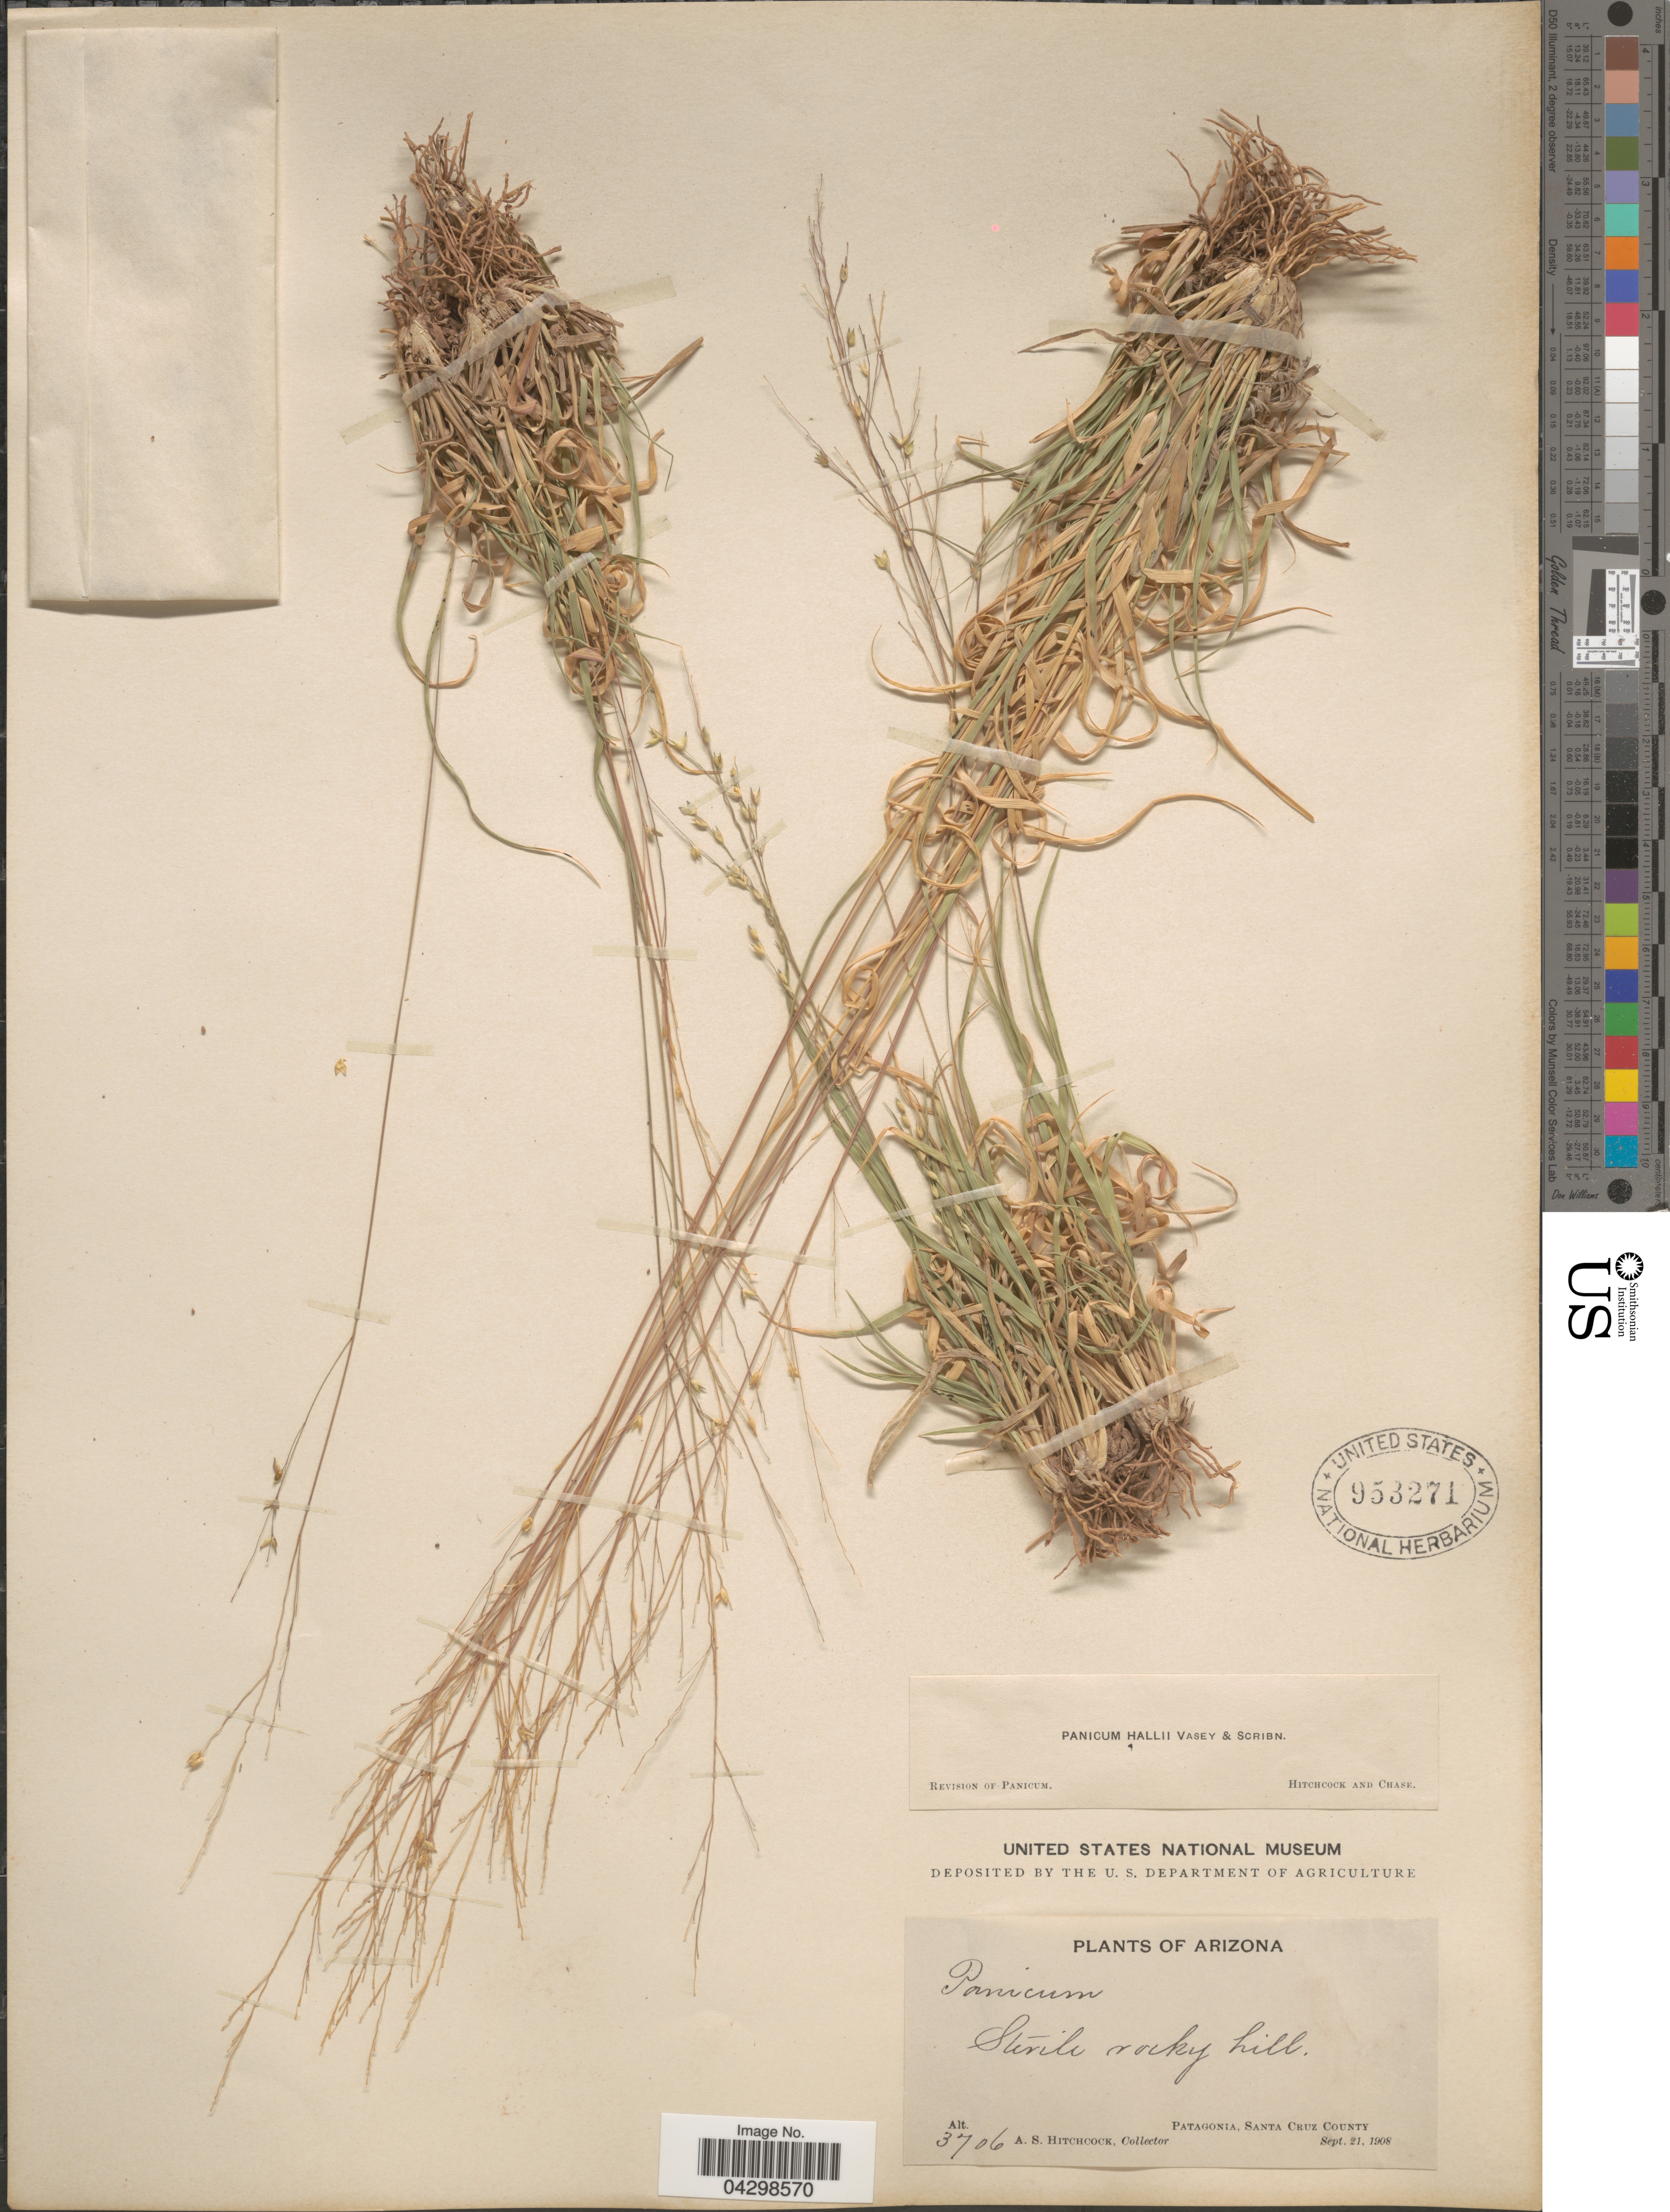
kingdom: Plantae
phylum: Tracheophyta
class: Liliopsida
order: Poales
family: Poaceae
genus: Panicum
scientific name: Panicum hallii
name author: Vasey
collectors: A. S. Hitchcock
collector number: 3706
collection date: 1908-09-21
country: United States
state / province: Arizona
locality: Sterile rocky hill. Patagonia, Santa Cruz County.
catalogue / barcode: US 953271